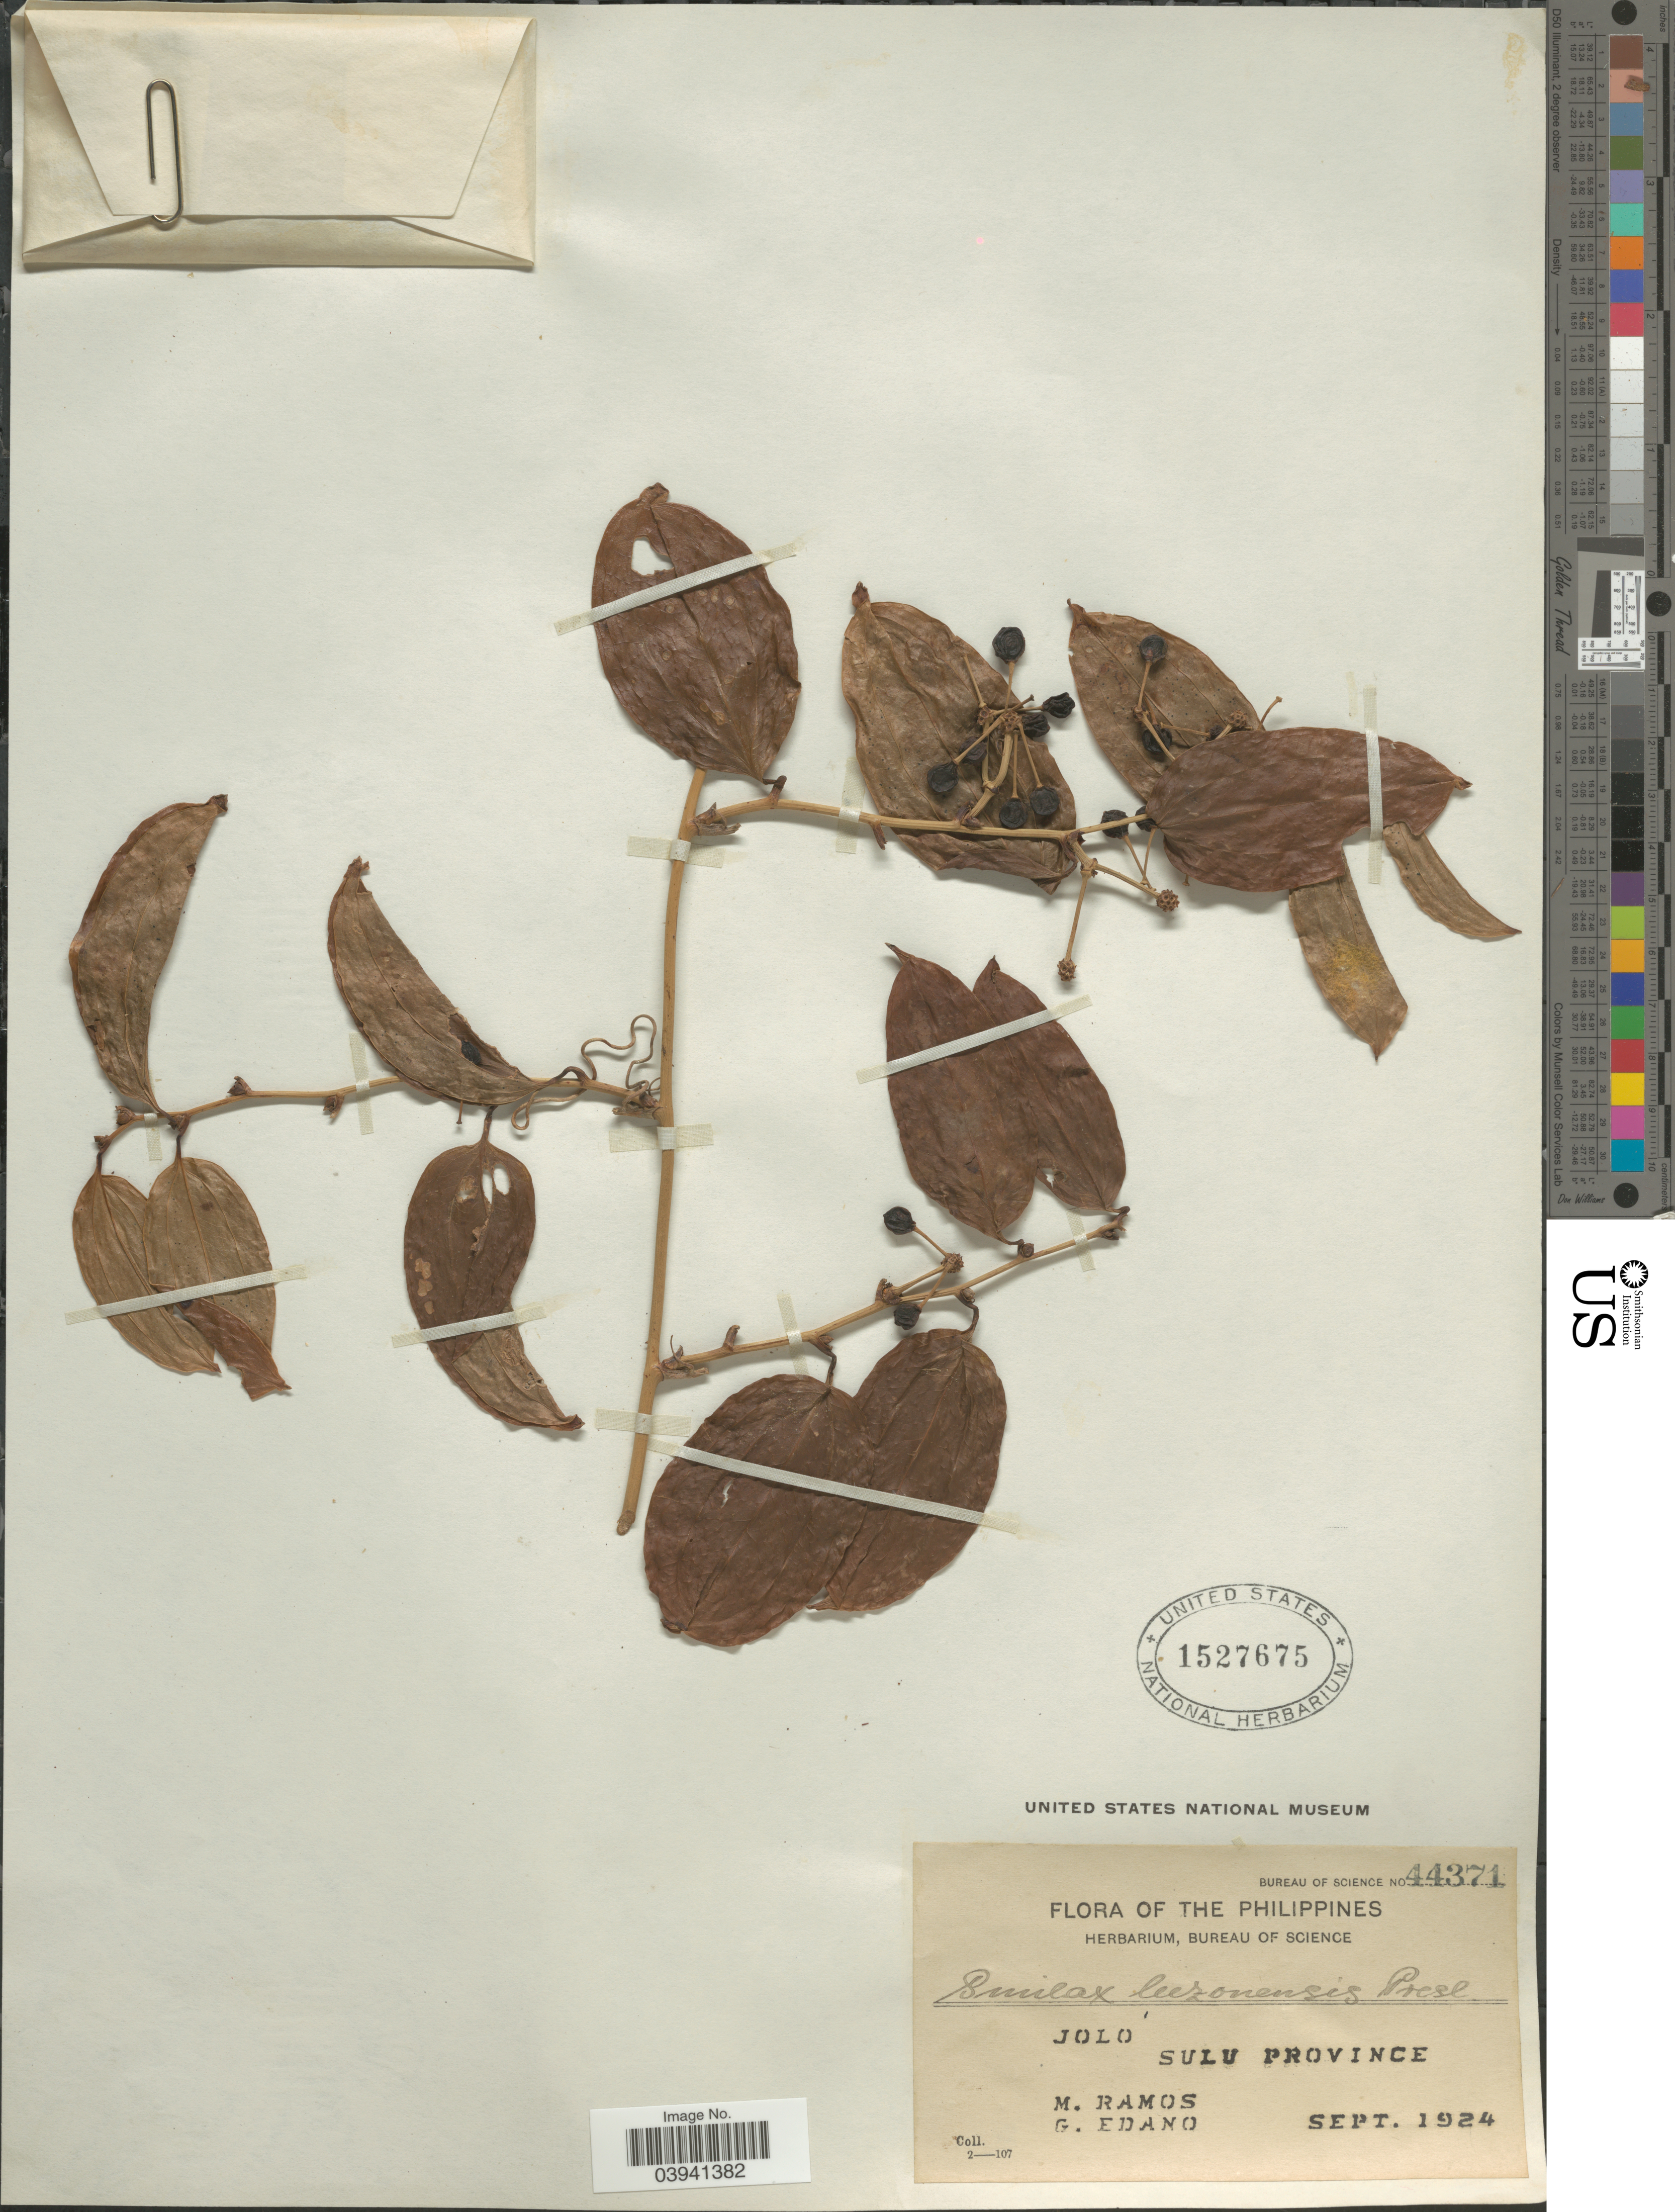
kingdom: Plantae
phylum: Tracheophyta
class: Liliopsida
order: Liliales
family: Smilacaceae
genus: Smilax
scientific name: Smilax luzonensis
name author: C. Presl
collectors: M. Ramos & G. Edaño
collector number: Bureau of Science 44371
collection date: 1924-09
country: Philippines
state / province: Muslim Mindanao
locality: Jolo, Sulu Province.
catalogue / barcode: US 1527675